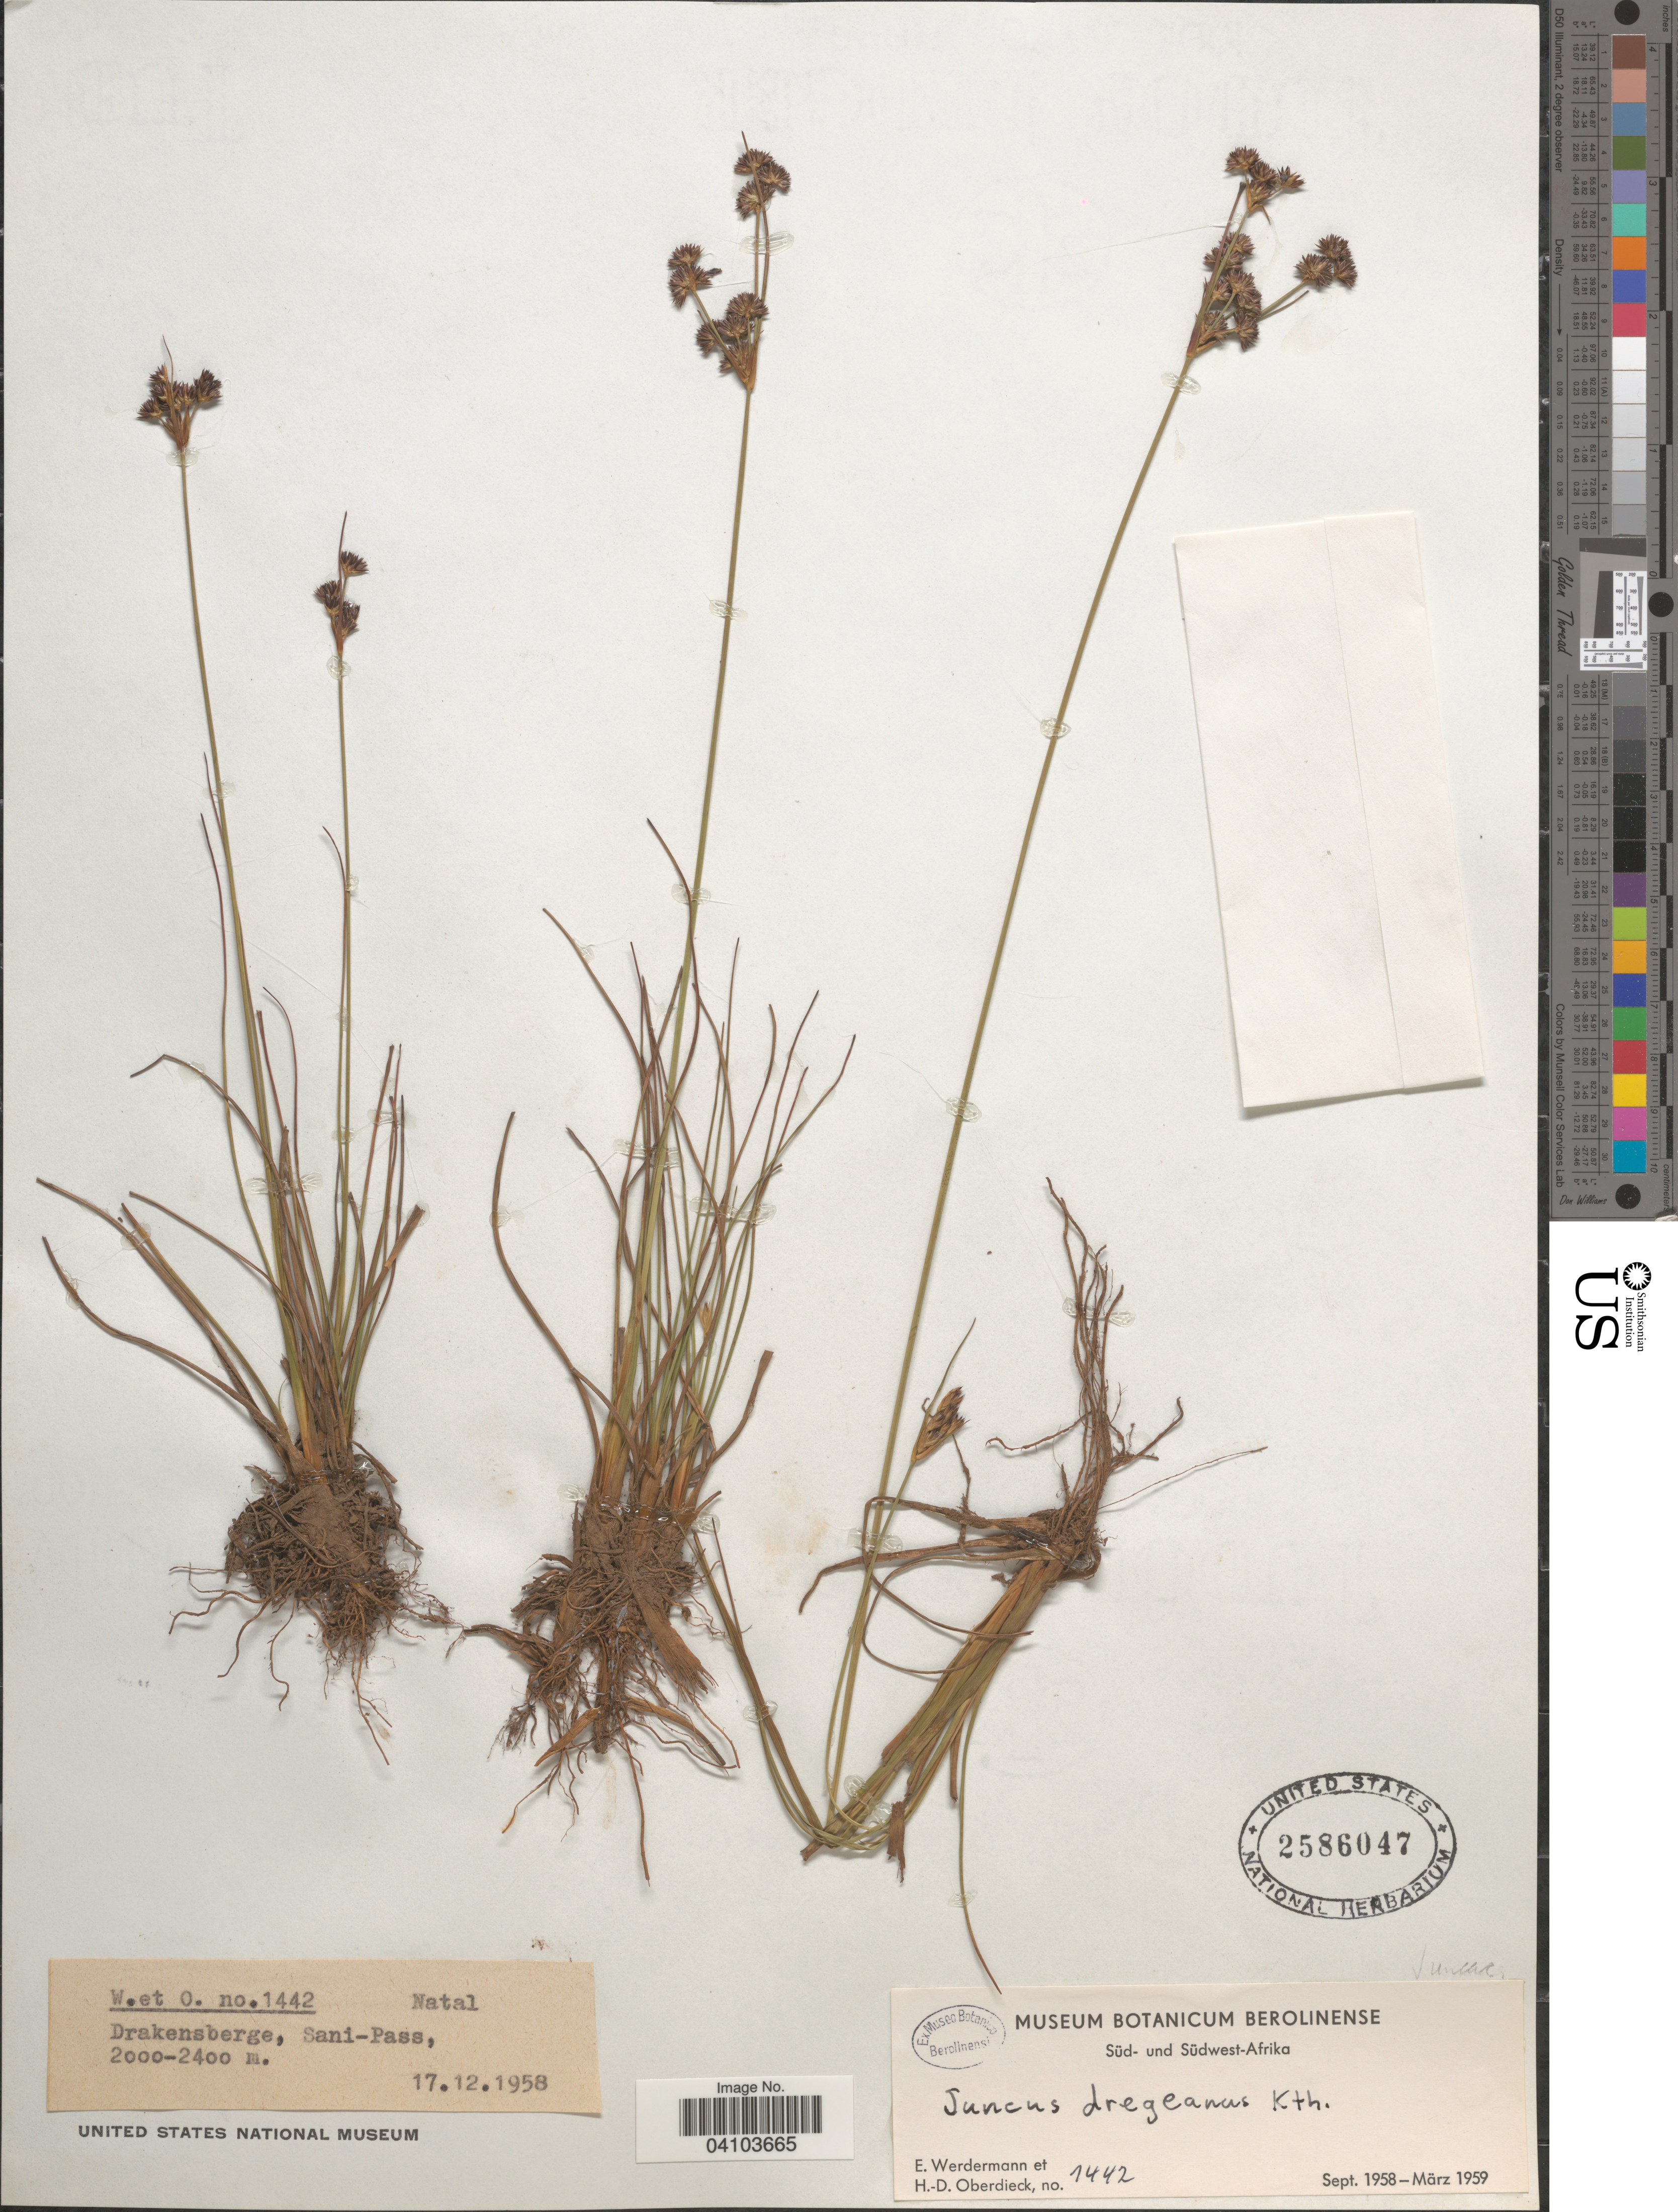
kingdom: Plantae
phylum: Tracheophyta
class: Liliopsida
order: Poales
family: Juncaceae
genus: Juncus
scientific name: Juncus dregeanus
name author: Hochst.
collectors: E. Werdermann & H. Oberdieck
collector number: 1442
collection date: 1958-12-17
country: South Africa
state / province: KwaZulu-Natal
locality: Süd- und Süwest-Afrika. [unsure placement] Drakensberge, Sani-Pass.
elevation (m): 2000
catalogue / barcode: US 2586047